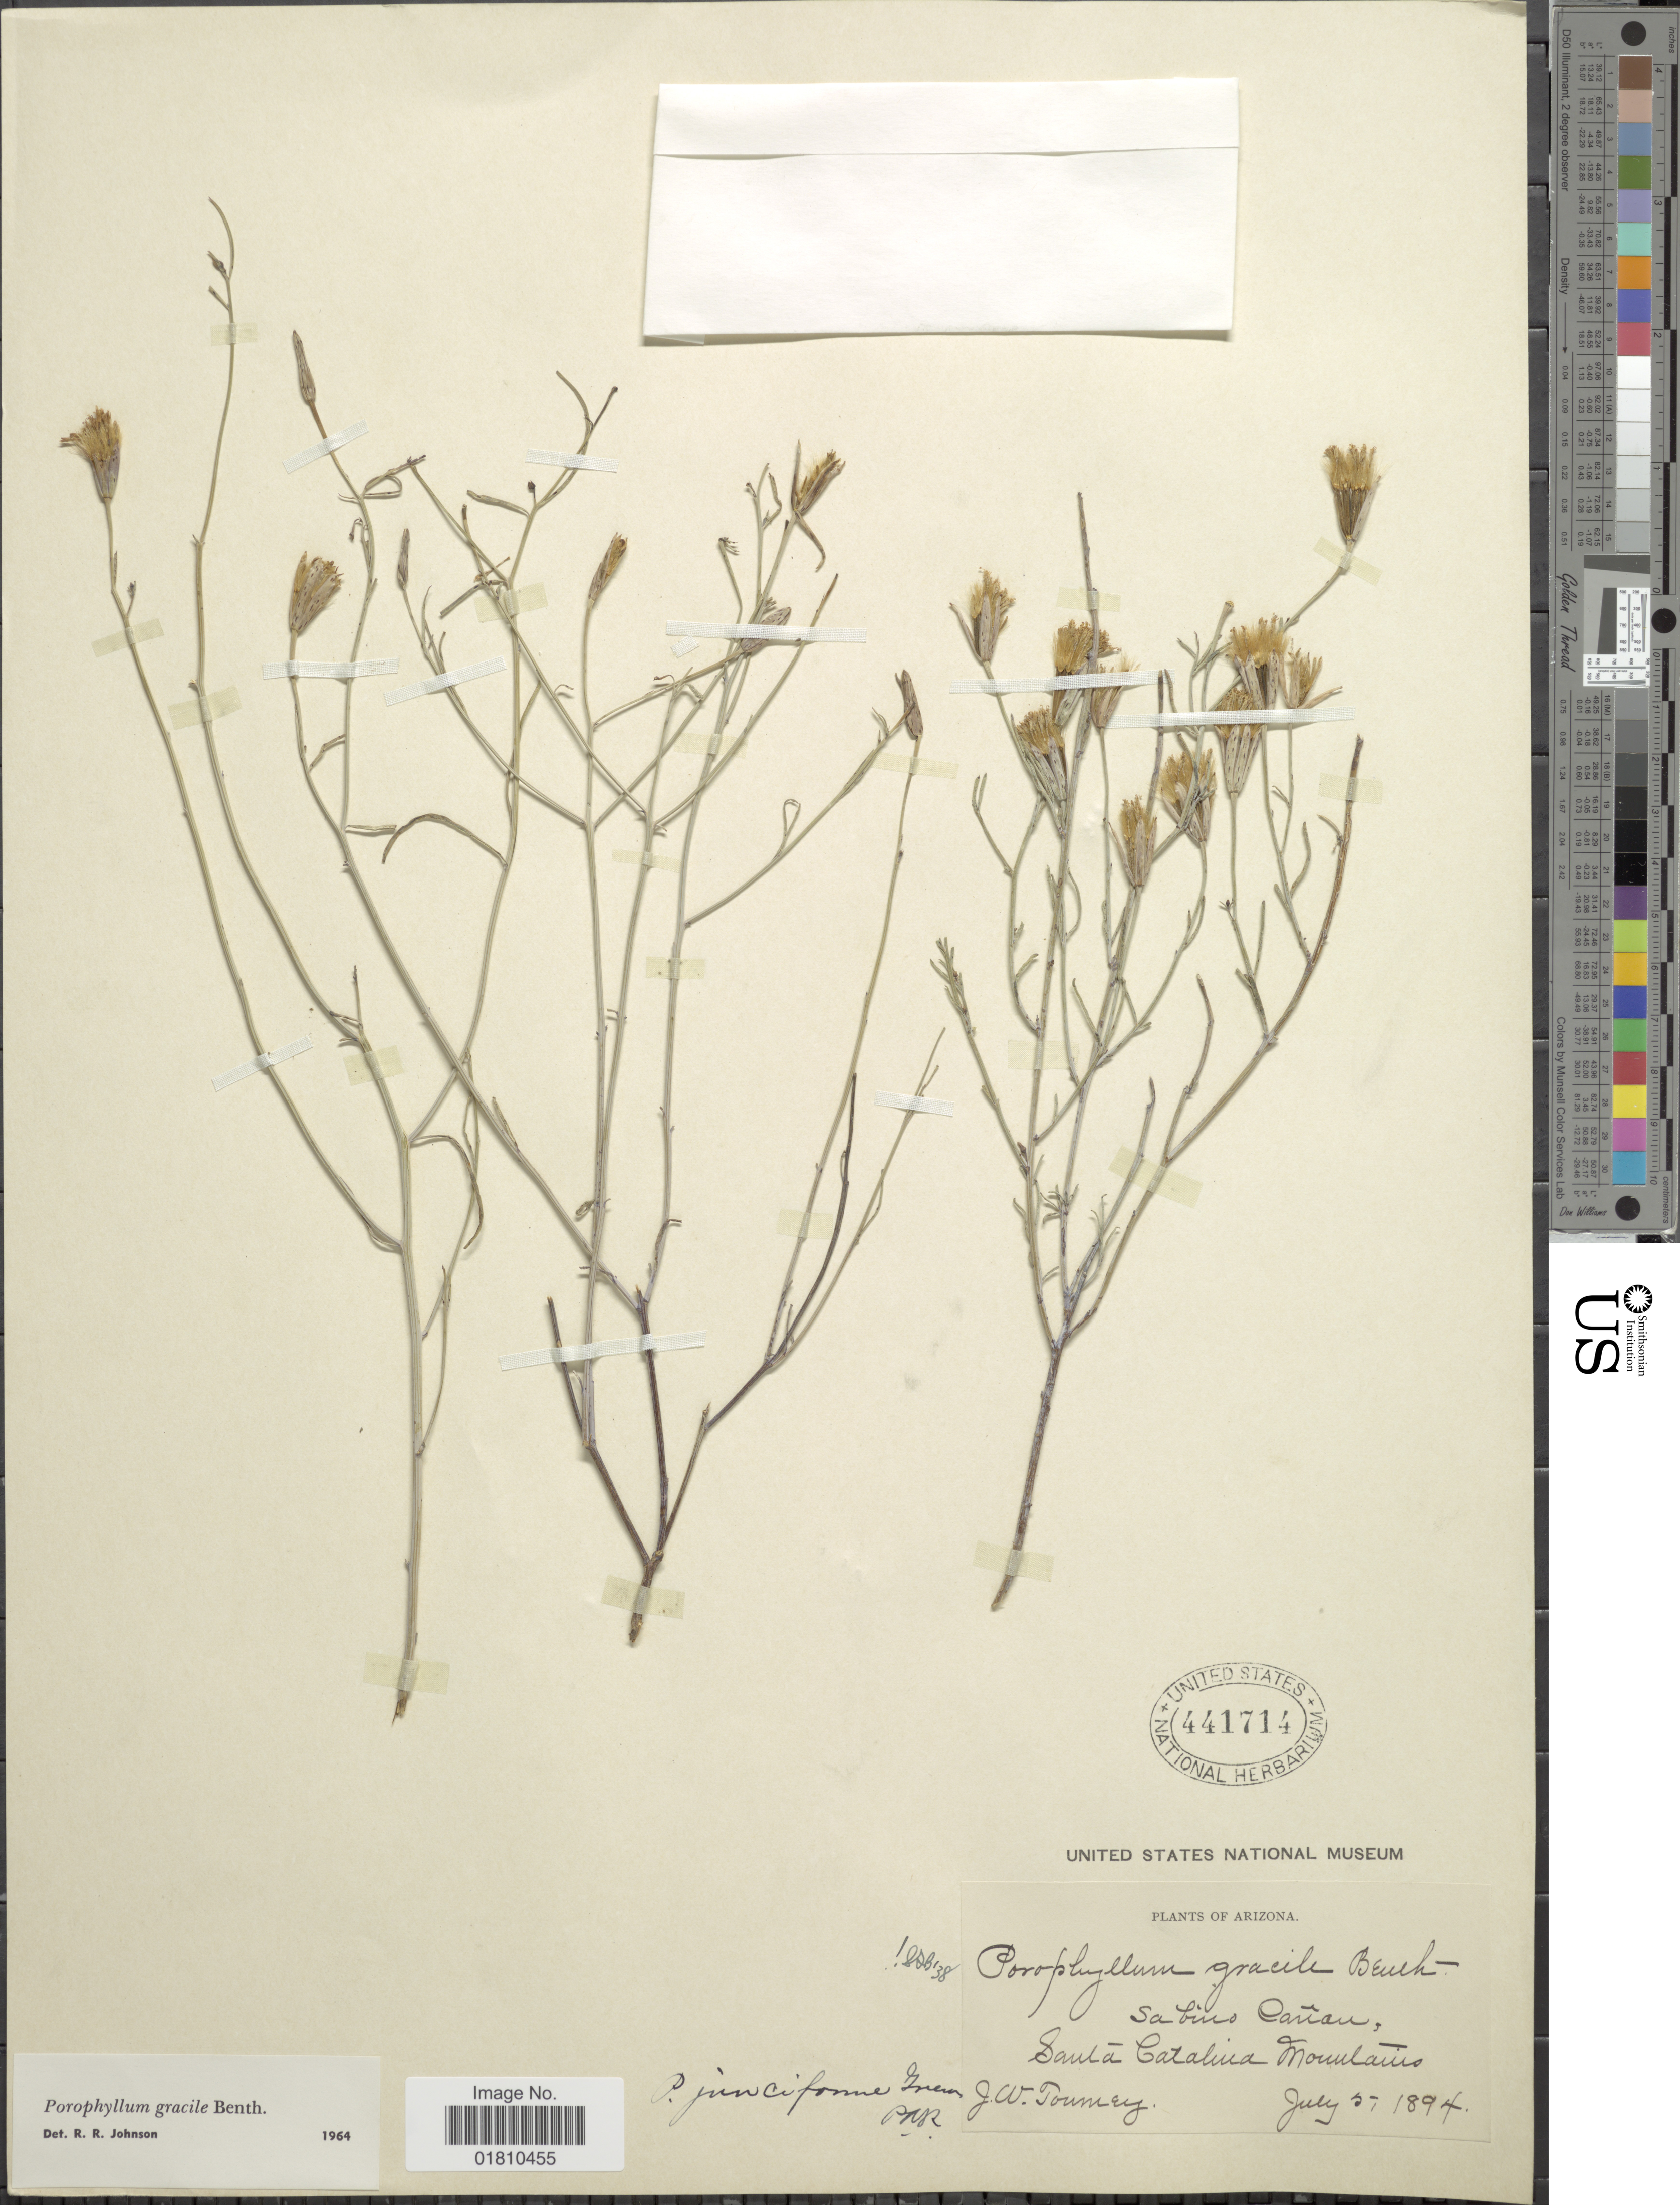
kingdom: Plantae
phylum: Tracheophyta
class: Magnoliopsida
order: Asterales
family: Asteraceae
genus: Porophyllum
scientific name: Porophyllum gracile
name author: Benth.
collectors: J. W. Toumey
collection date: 1894-07-27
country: United States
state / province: Arizona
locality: Sabino Cañon, Santa Catalina Mountains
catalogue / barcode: US 441714